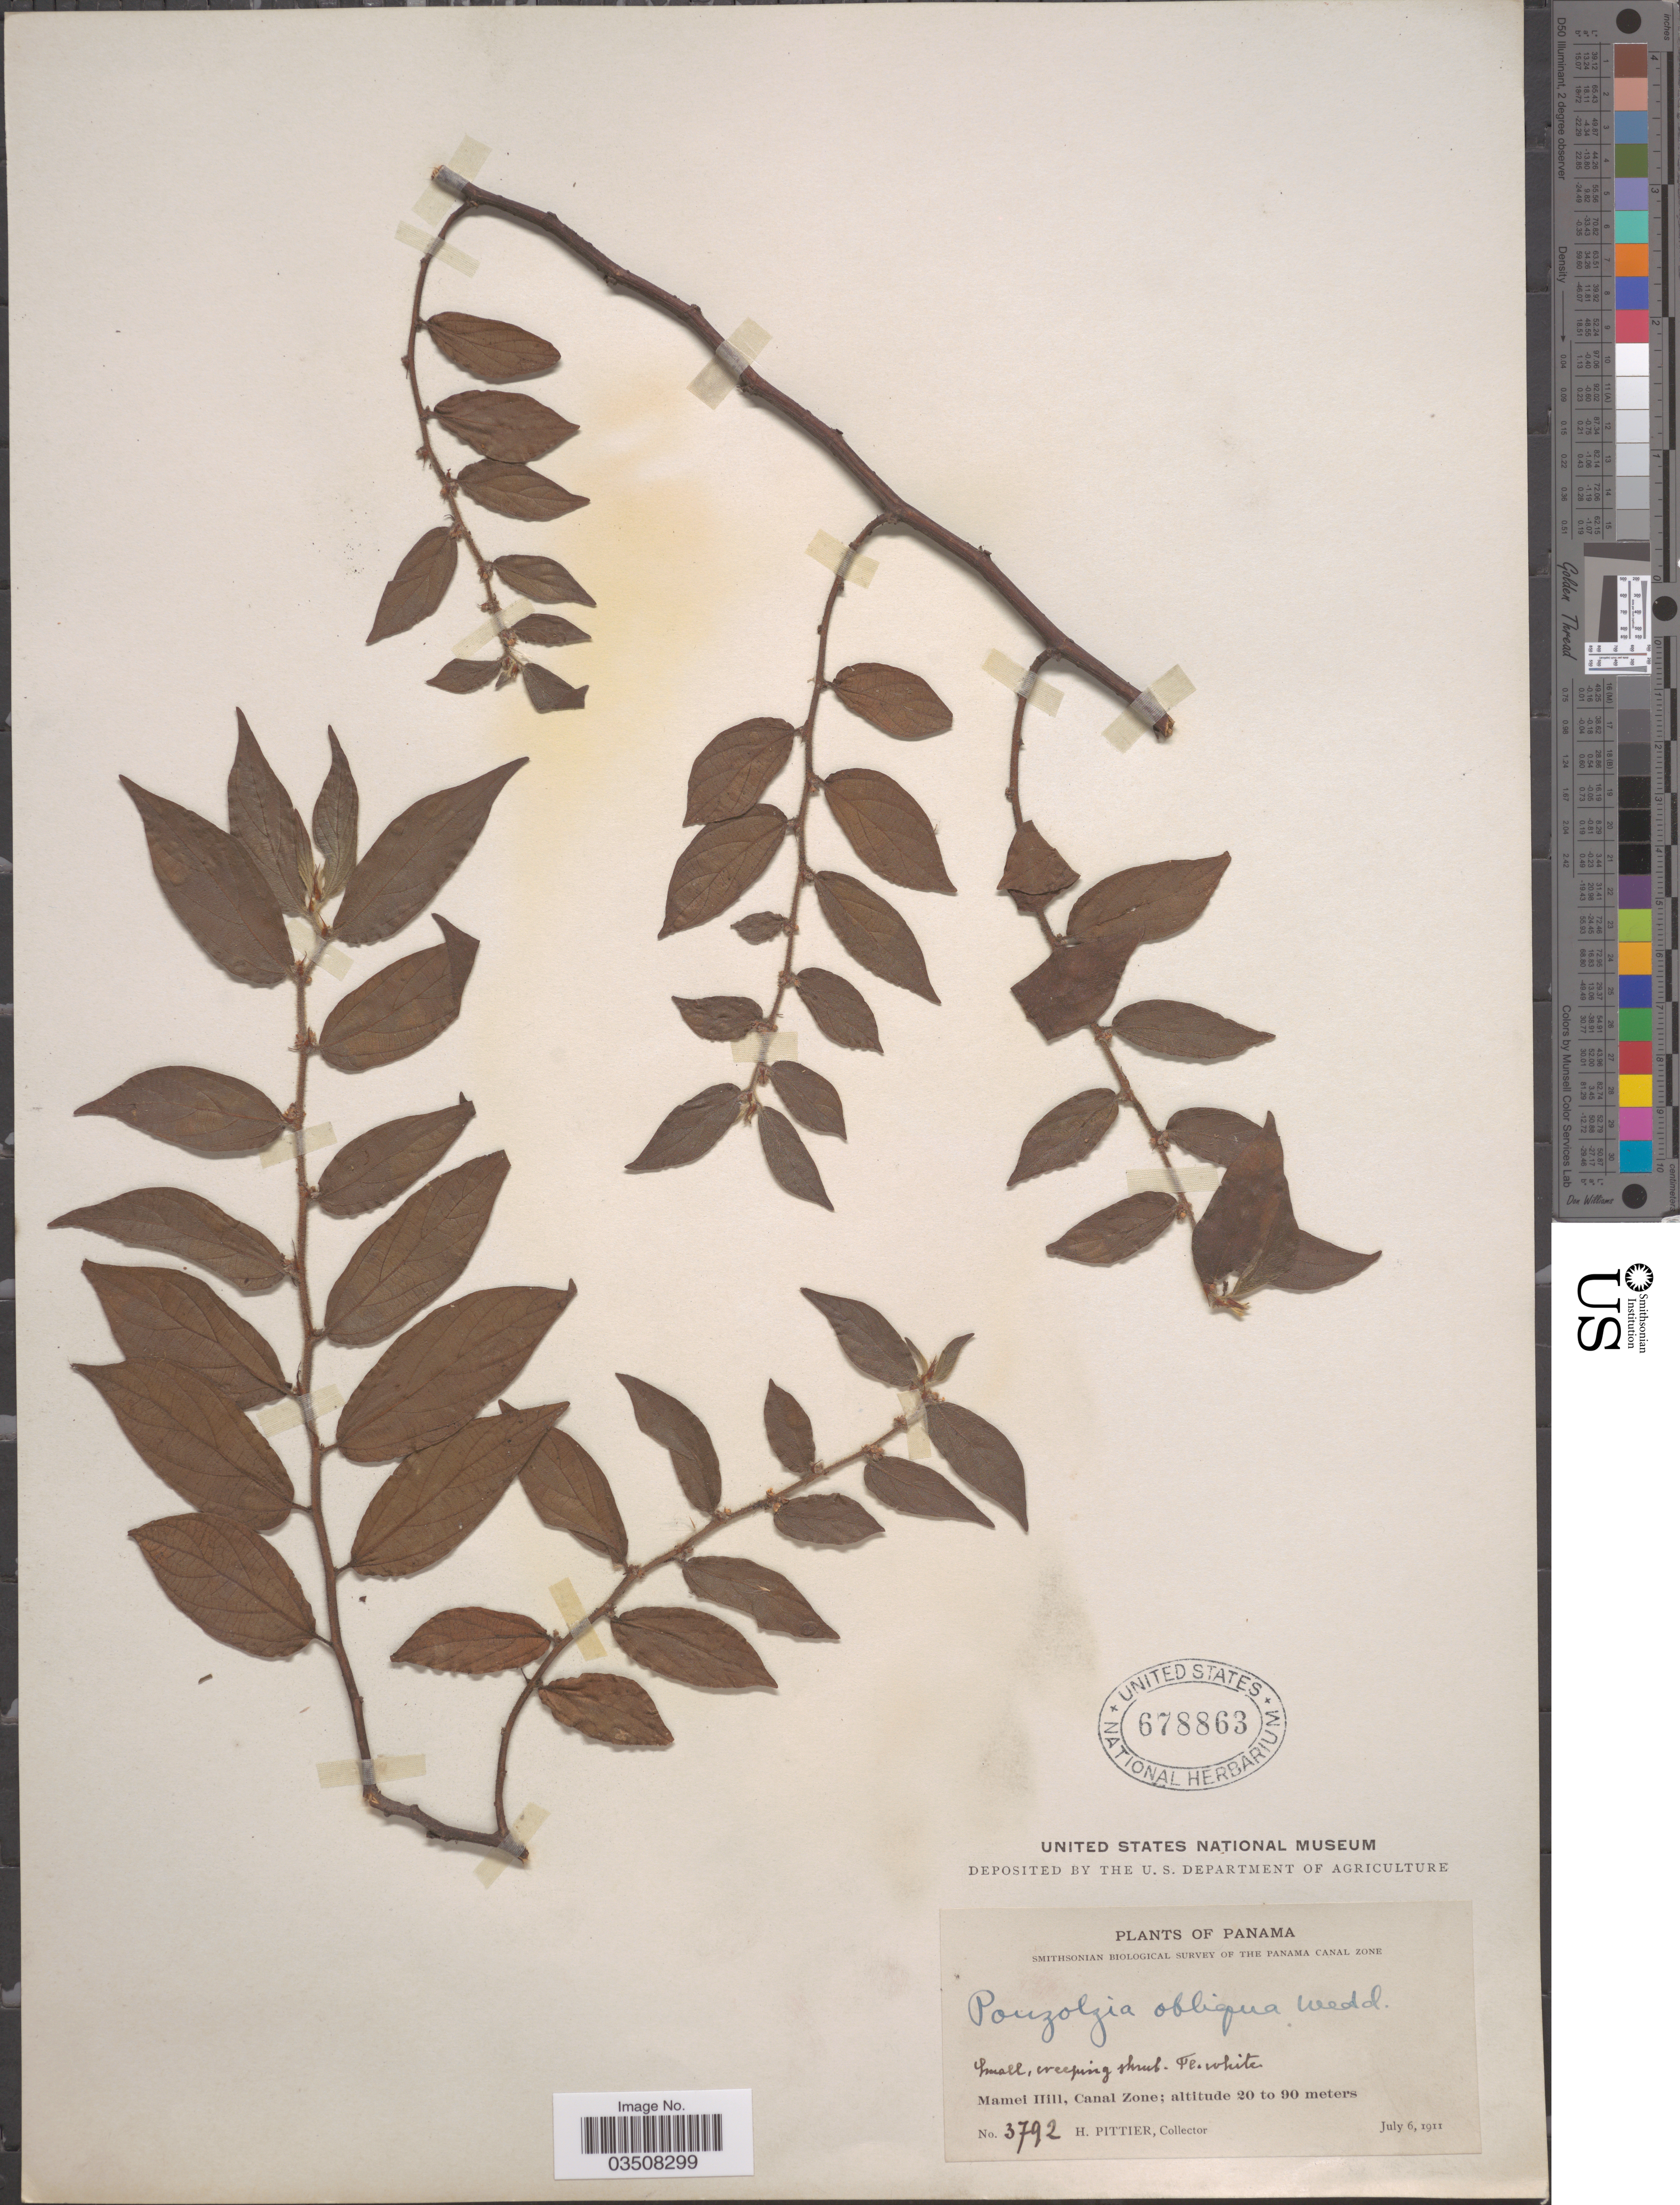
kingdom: Plantae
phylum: Tracheophyta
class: Magnoliopsida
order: Rosales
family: Urticaceae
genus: Pouzolzia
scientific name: Pouzolzia obliqua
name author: (Poepp.) Gaudich.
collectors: H. F. Pittier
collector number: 3792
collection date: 1911-07-06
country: Panama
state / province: Colón / Panamá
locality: Mamei Hill, Canal Zone.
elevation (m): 20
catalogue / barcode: US 678863